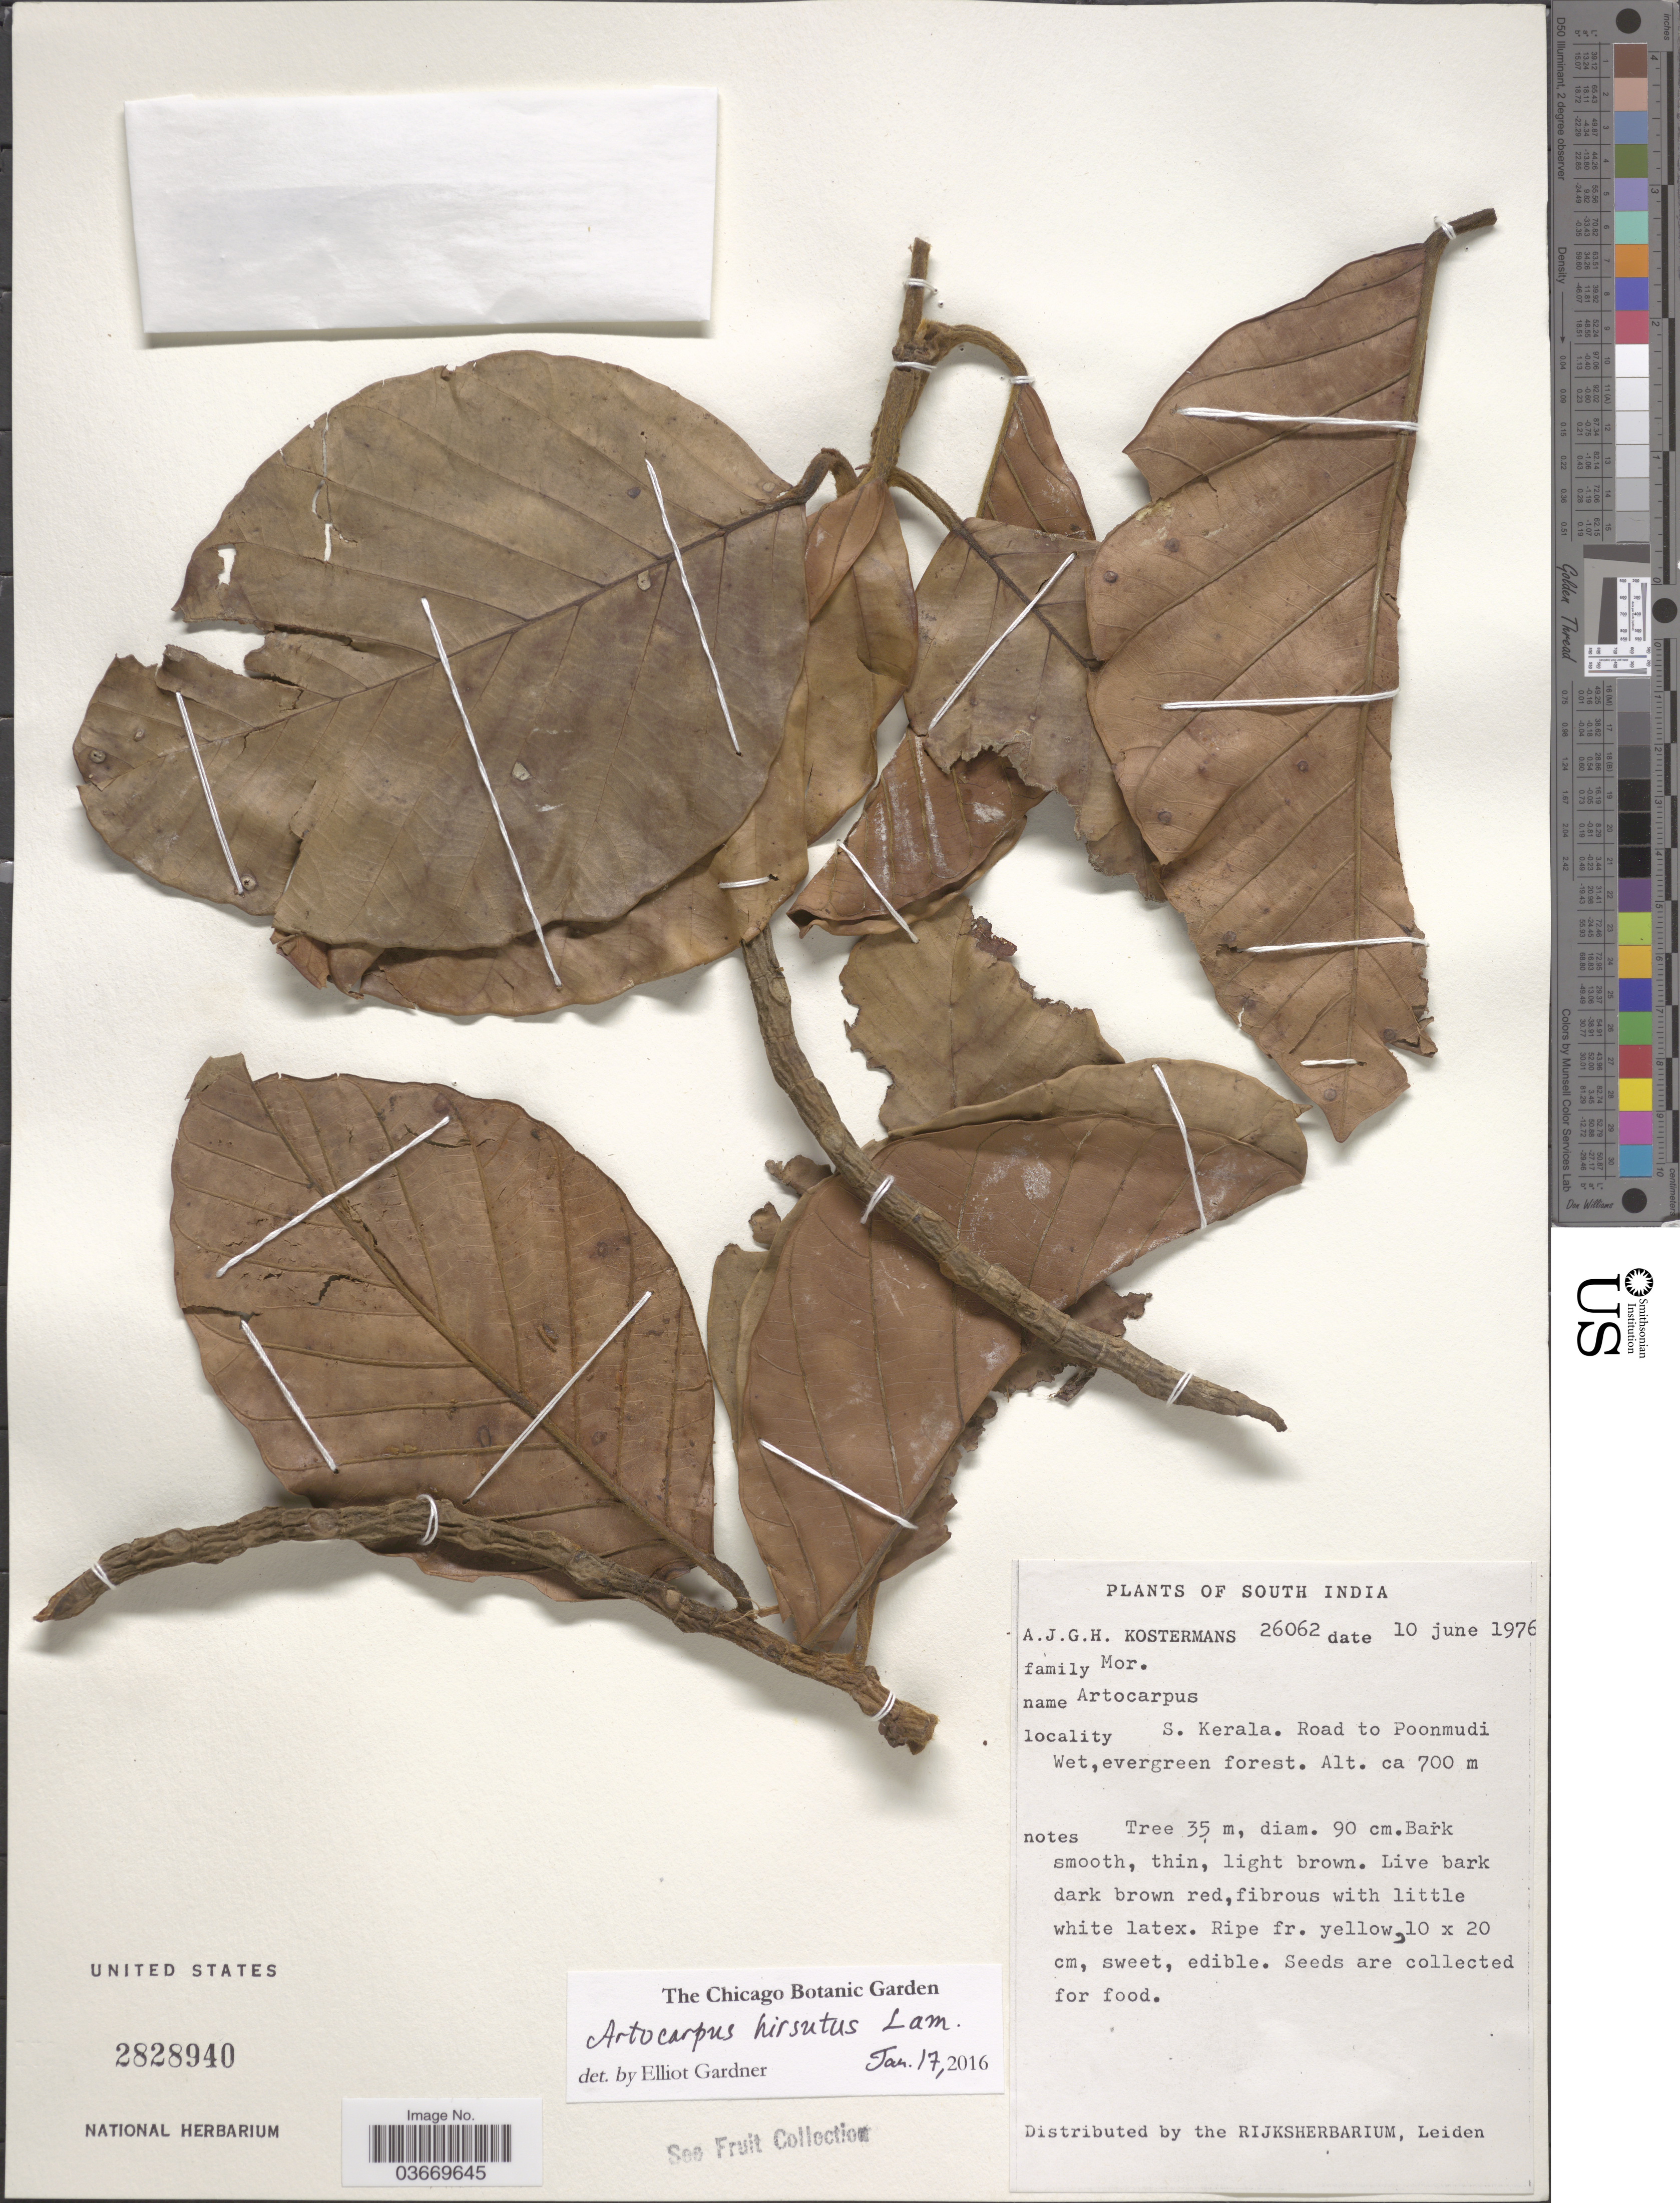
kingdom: Plantae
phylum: Tracheophyta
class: Magnoliopsida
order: Rosales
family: Moraceae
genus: Artocarpus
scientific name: Artocarpus hirsutus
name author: Lam.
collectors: A. J. G. Kostermans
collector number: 26062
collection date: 1976-06-10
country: India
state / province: Kerala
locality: South India. S. Kerala. Road to Poonmudi. Wet, evergreen forest.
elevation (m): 700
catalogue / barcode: US 2828940